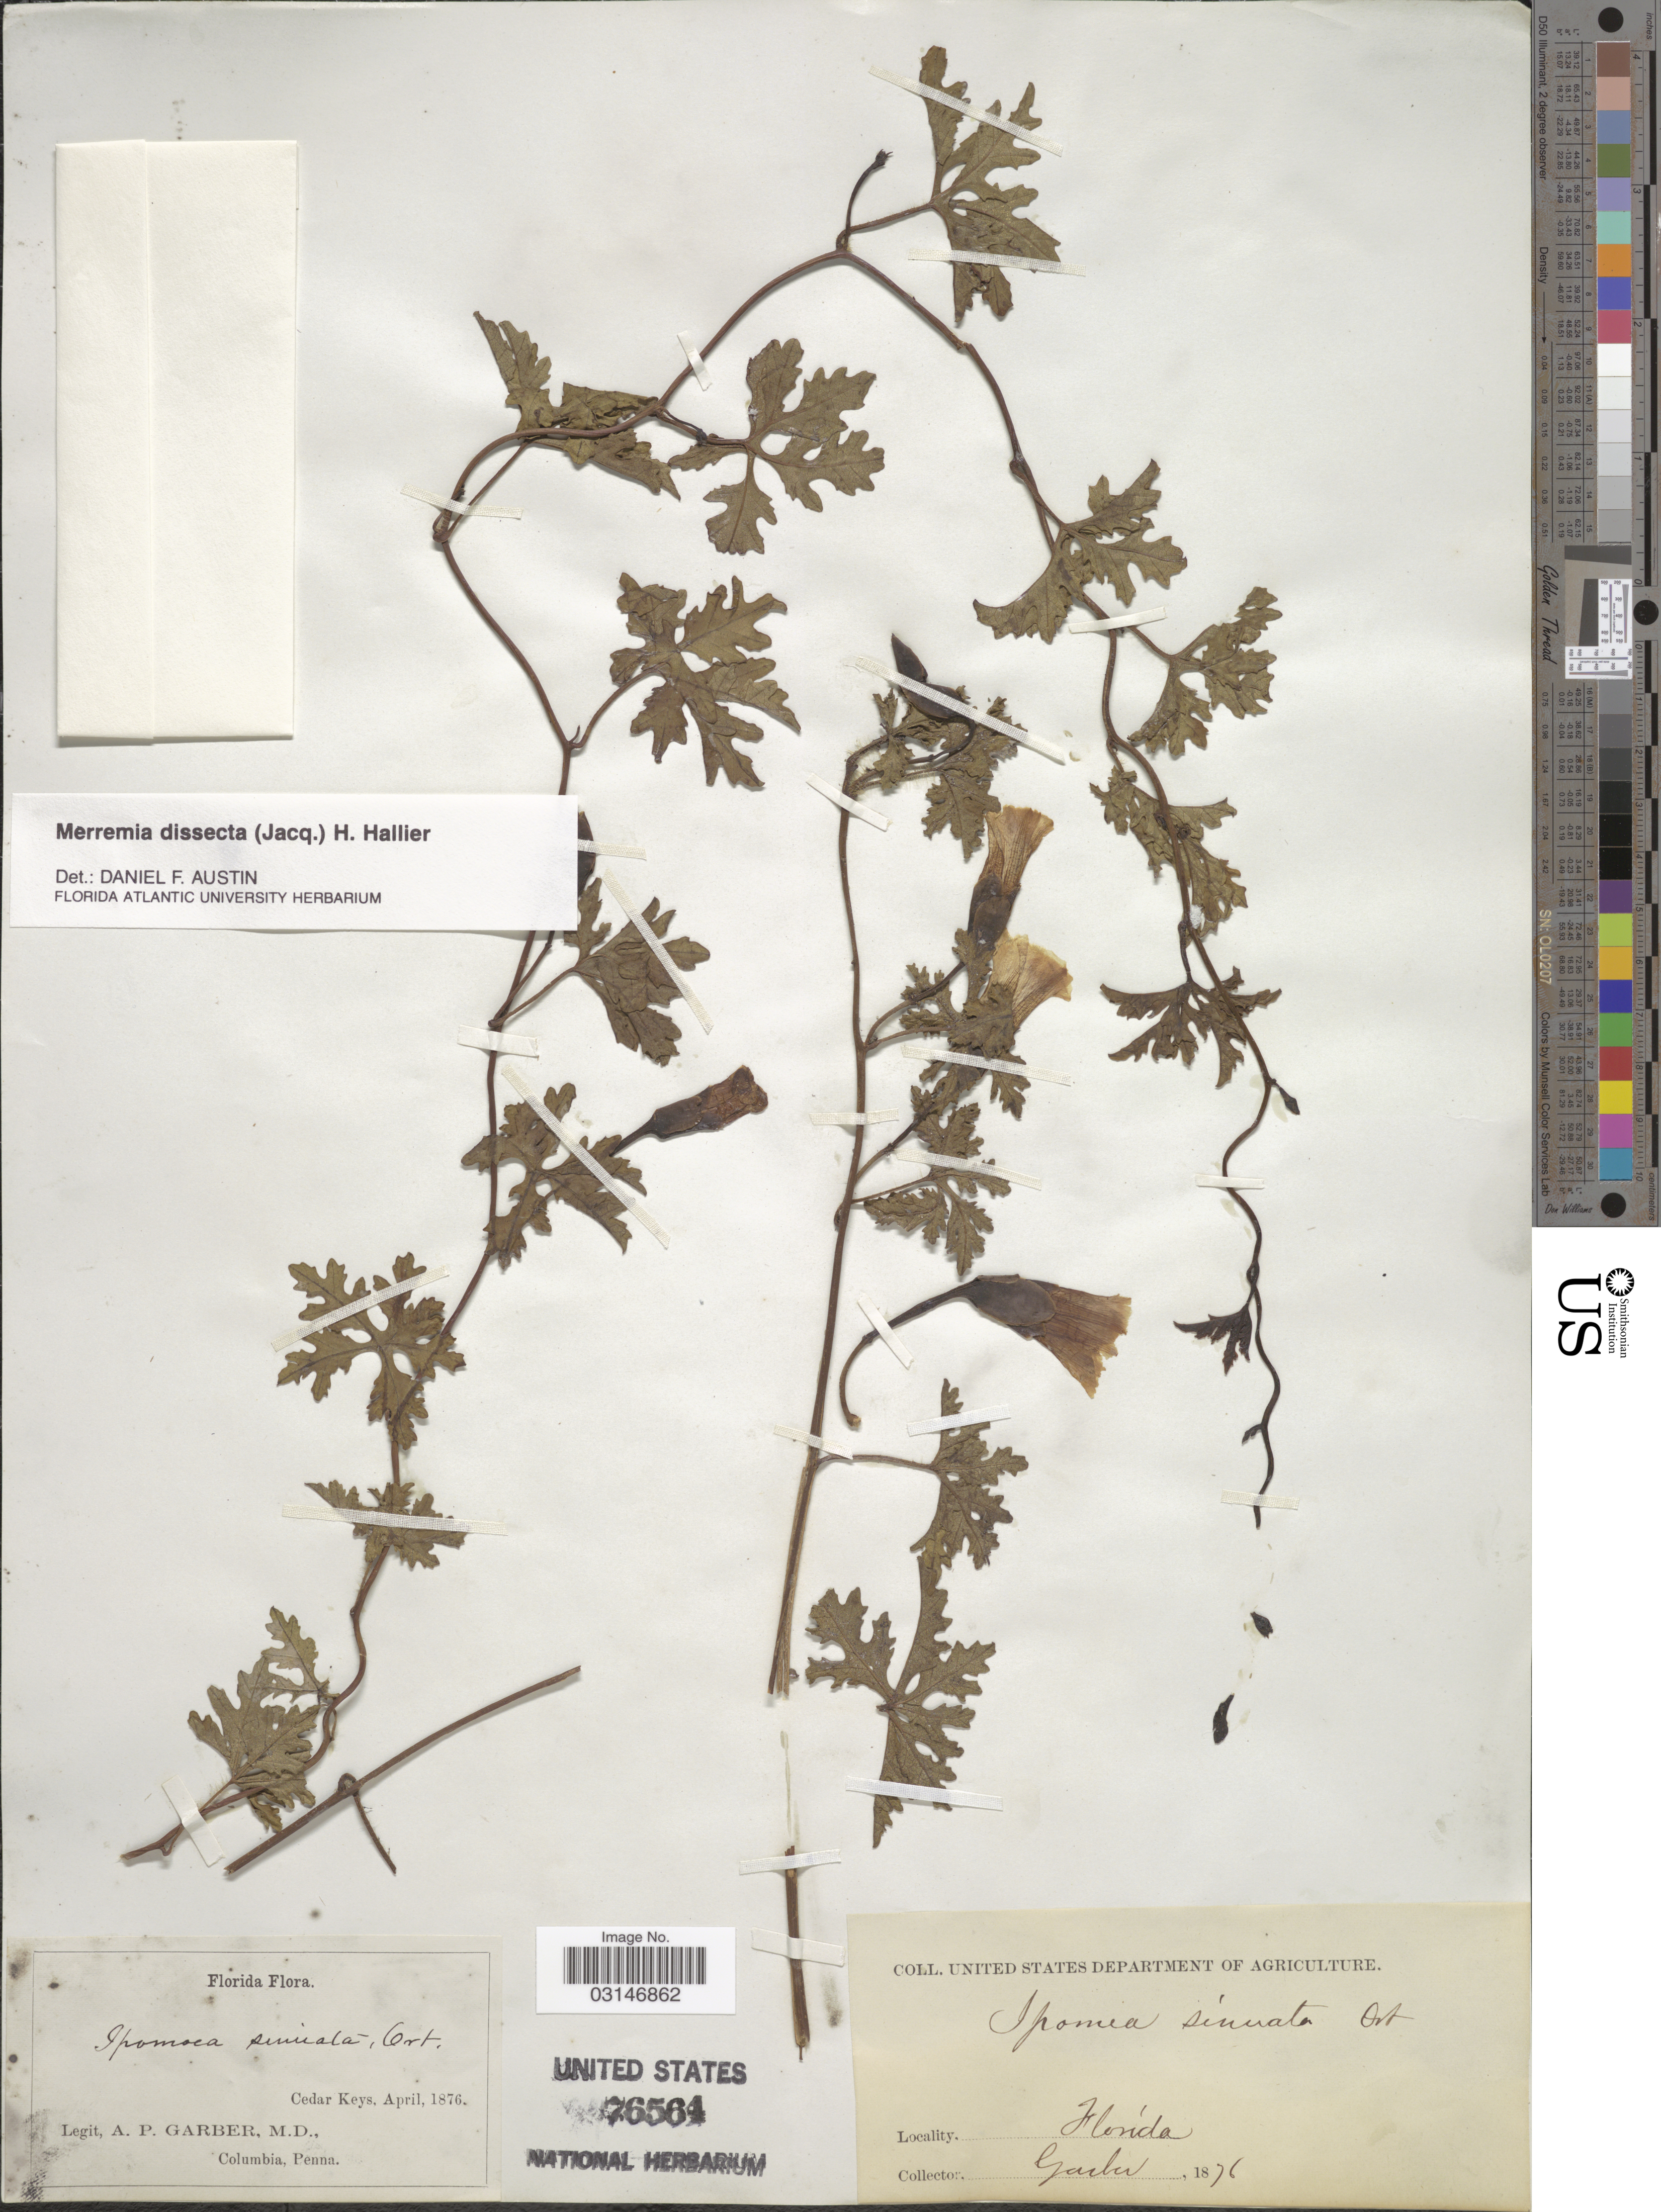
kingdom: Plantae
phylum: Tracheophyta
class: Magnoliopsida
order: Solanales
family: Convolvulaceae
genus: Distimake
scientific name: Distimake dissectus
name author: (Jacq.) A. R. Simões & Staples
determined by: Strong, Mark T., (BOT), Smithsonian Institution - National Museum of Natural History (UNITED STATES)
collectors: A. P. Garber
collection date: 1876-04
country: United States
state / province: Florida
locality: Cedar Keys.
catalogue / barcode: US 76564